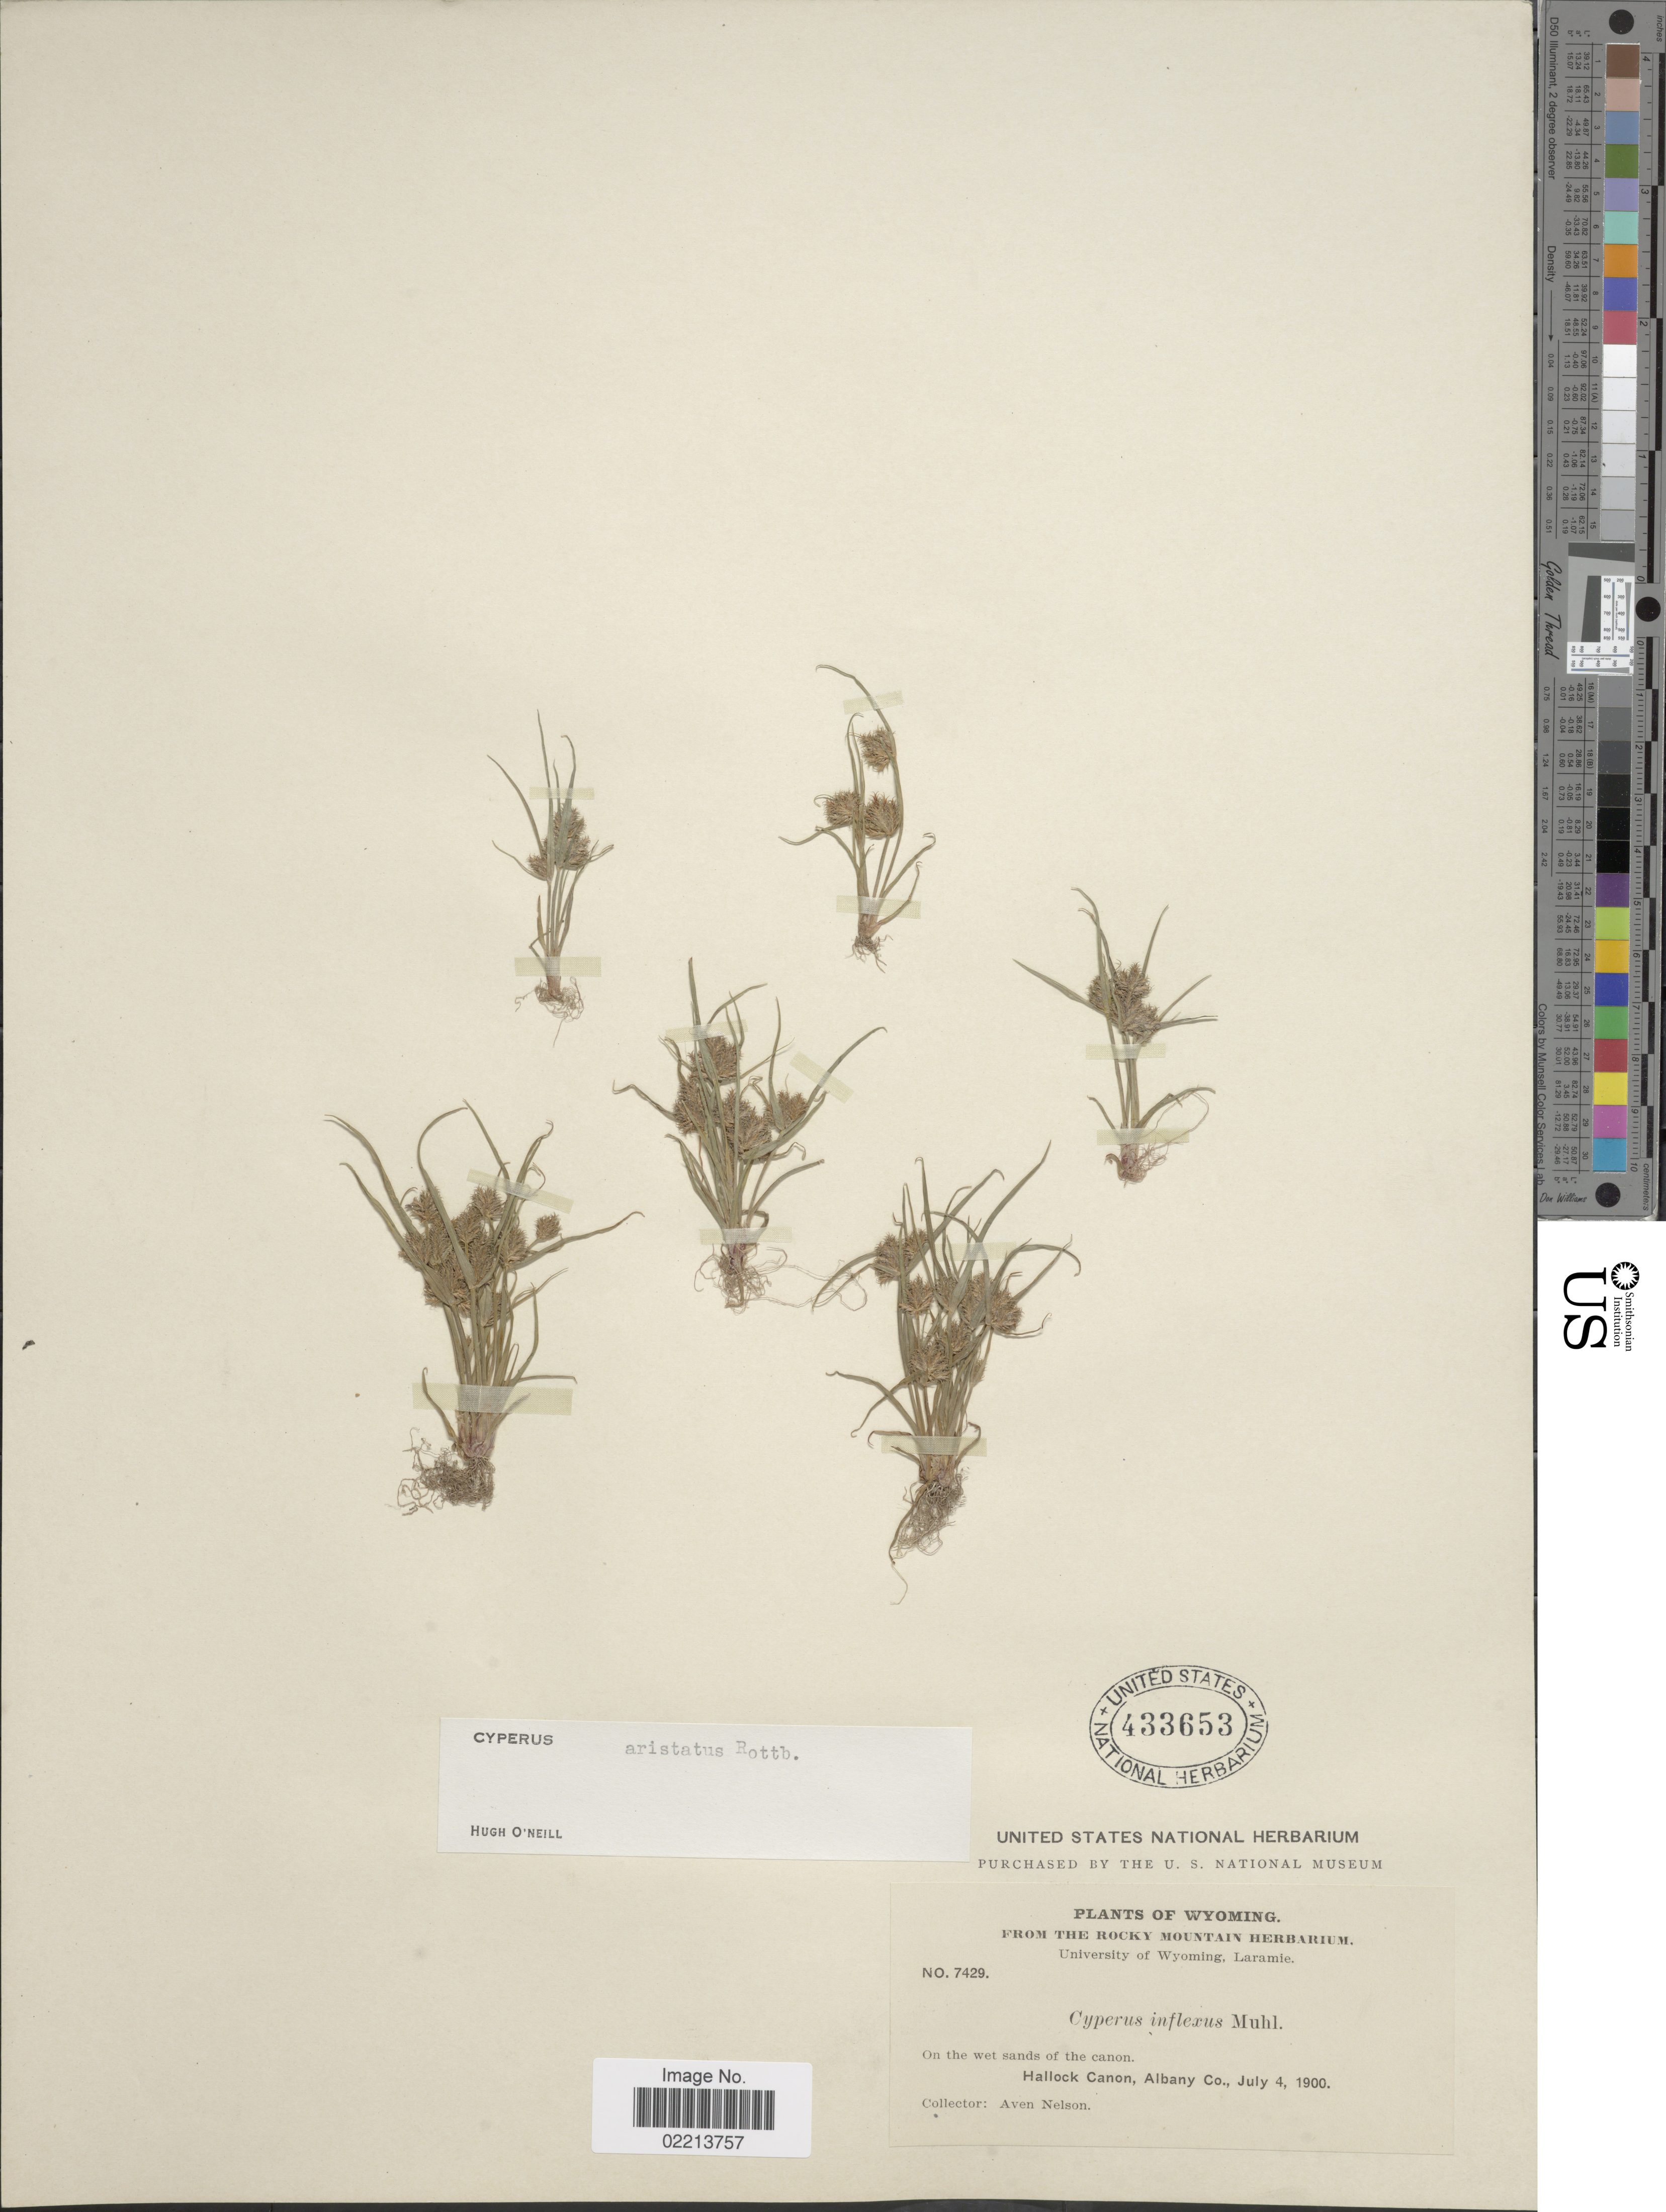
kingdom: Plantae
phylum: Tracheophyta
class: Liliopsida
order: Poales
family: Cyperaceae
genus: Cyperus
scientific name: Cyperus squarrosus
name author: L.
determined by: Strong, Mark T., (BOT), Smithsonian Institution - National Museum of Natural History (UNITED STATES)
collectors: A. Nelson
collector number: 7429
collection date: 1900-07-04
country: United States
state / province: Wyoming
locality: On the wet sands of the canon, Hallock Canon, Albany Co.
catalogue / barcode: US 433653